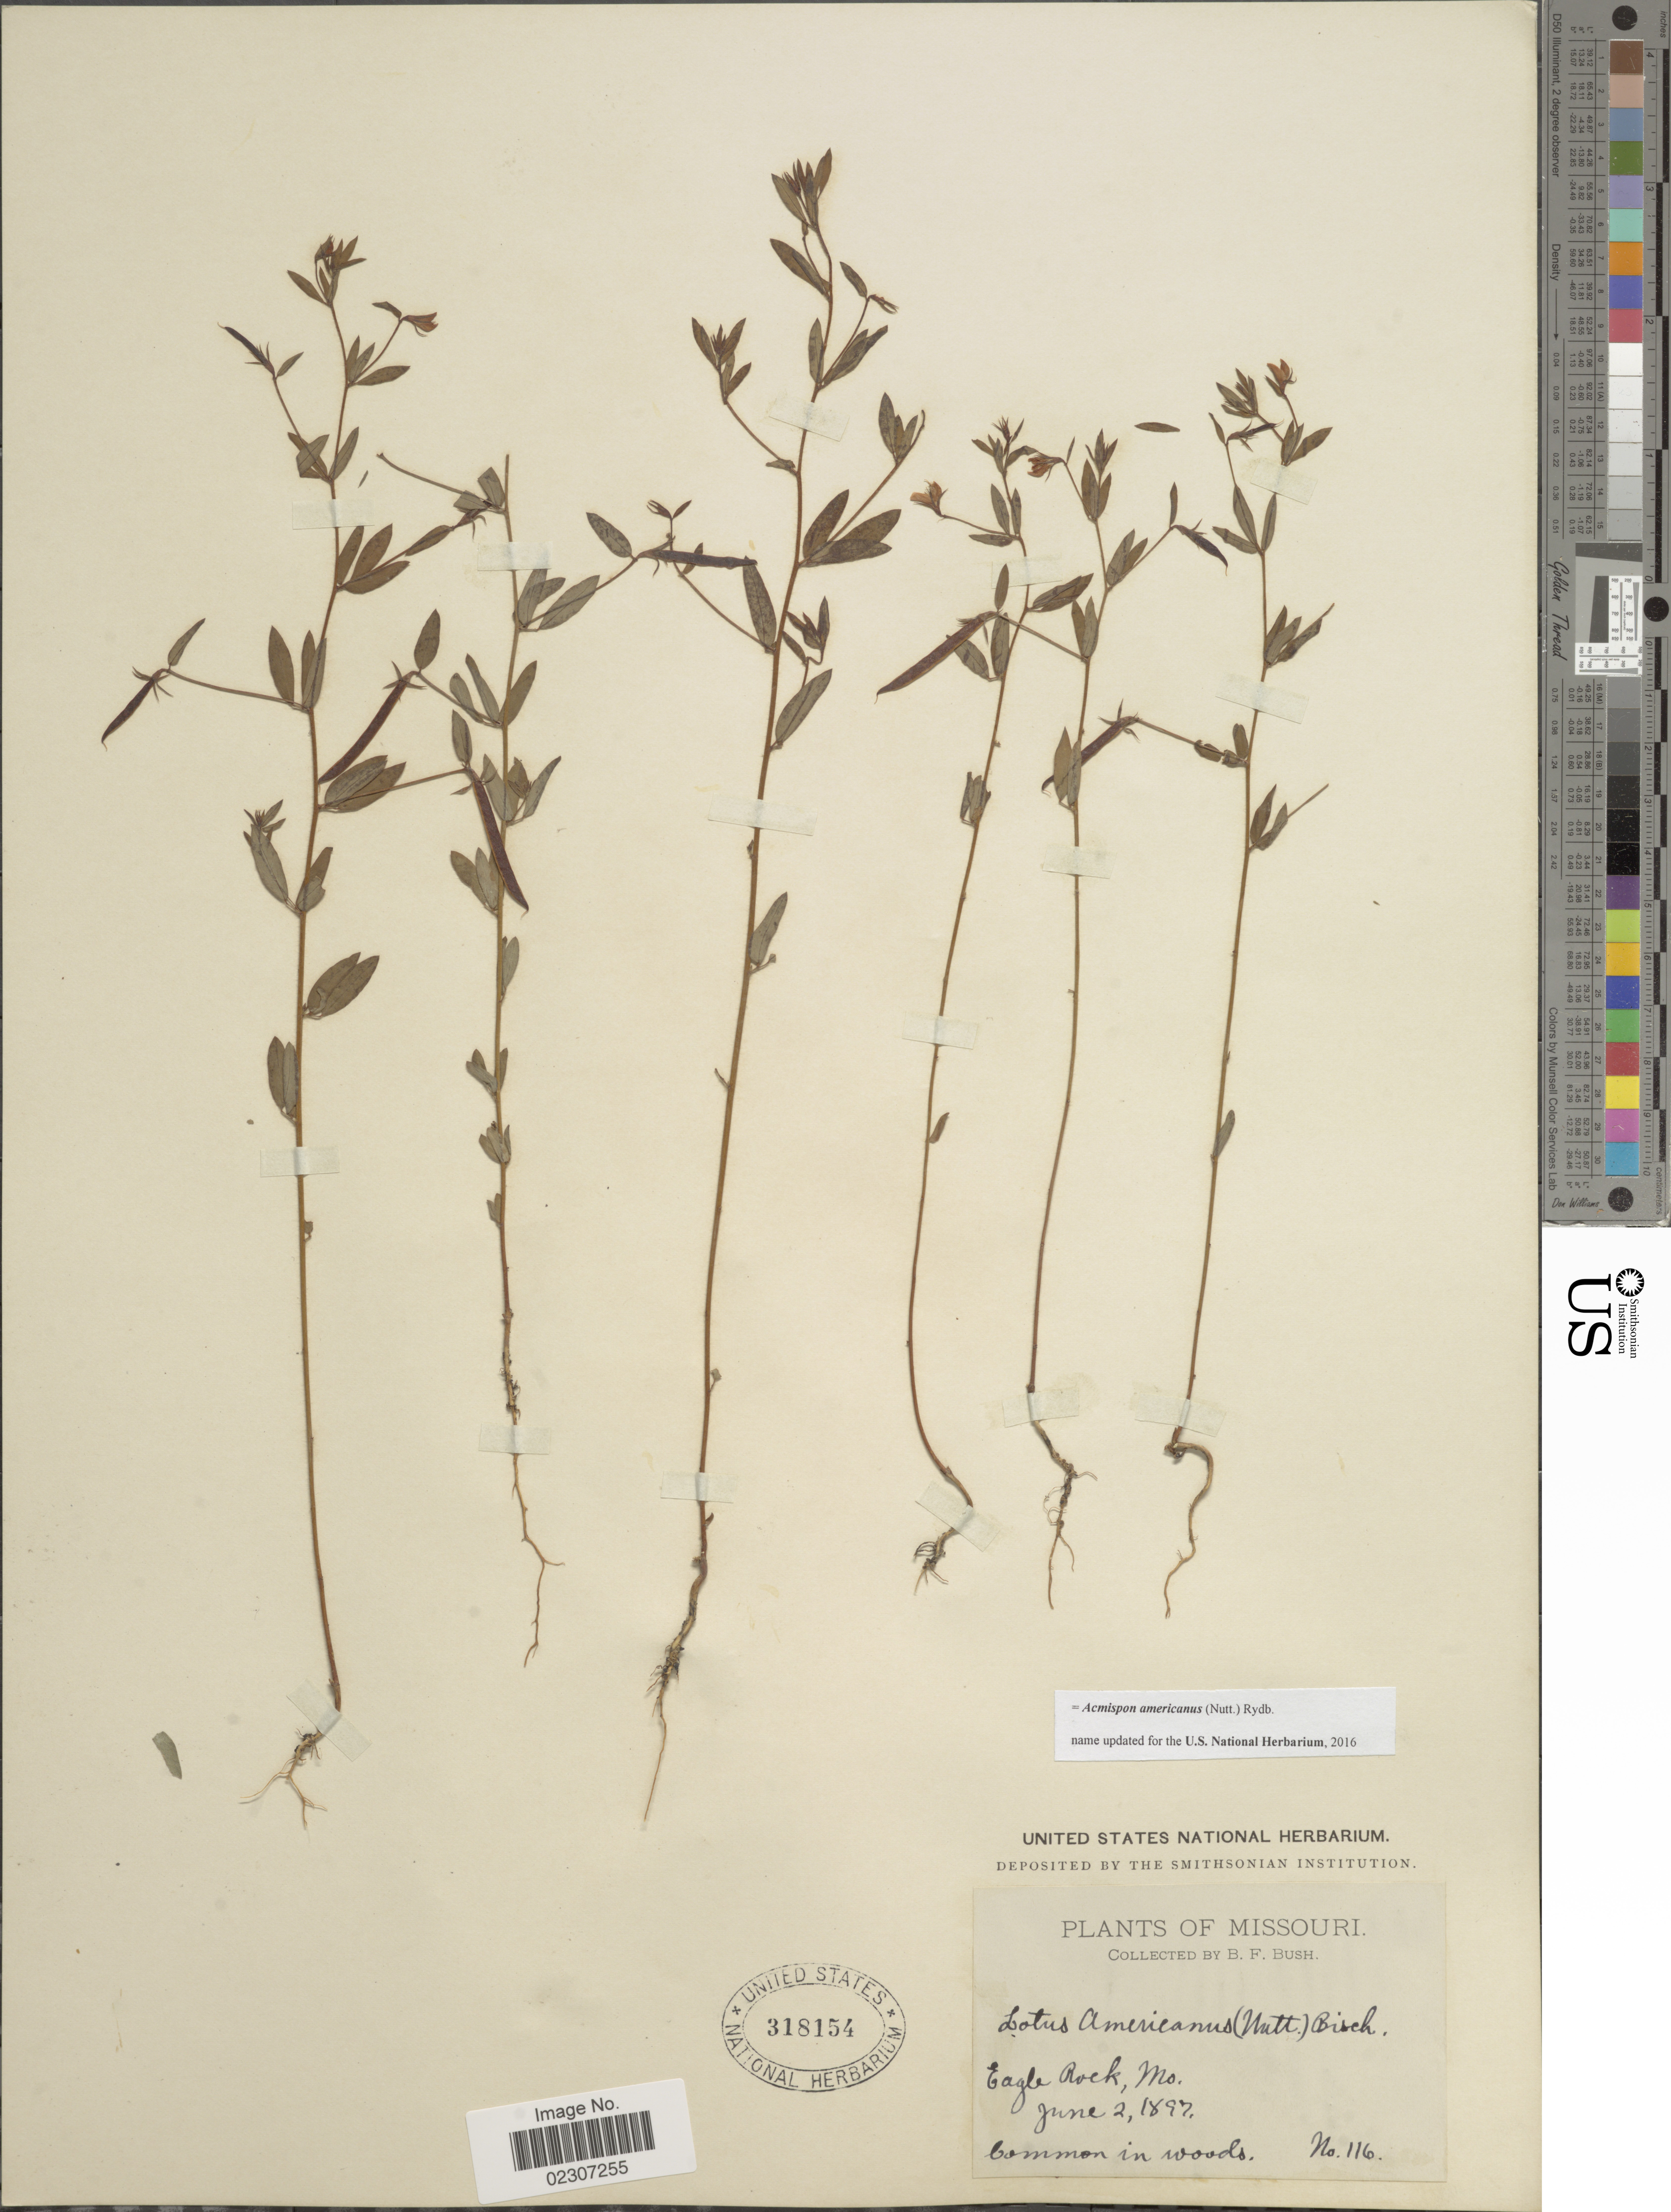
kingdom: Plantae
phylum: Tracheophyta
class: Magnoliopsida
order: Fabales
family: Fabaceae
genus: Acmispon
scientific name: Acmispon americanus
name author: (Nutt.) Rydb.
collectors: B. F. Bush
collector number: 116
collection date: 1897-06-02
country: United States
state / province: Missouri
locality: Missouri, Eagle Rock, Mo.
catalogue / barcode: US 318154